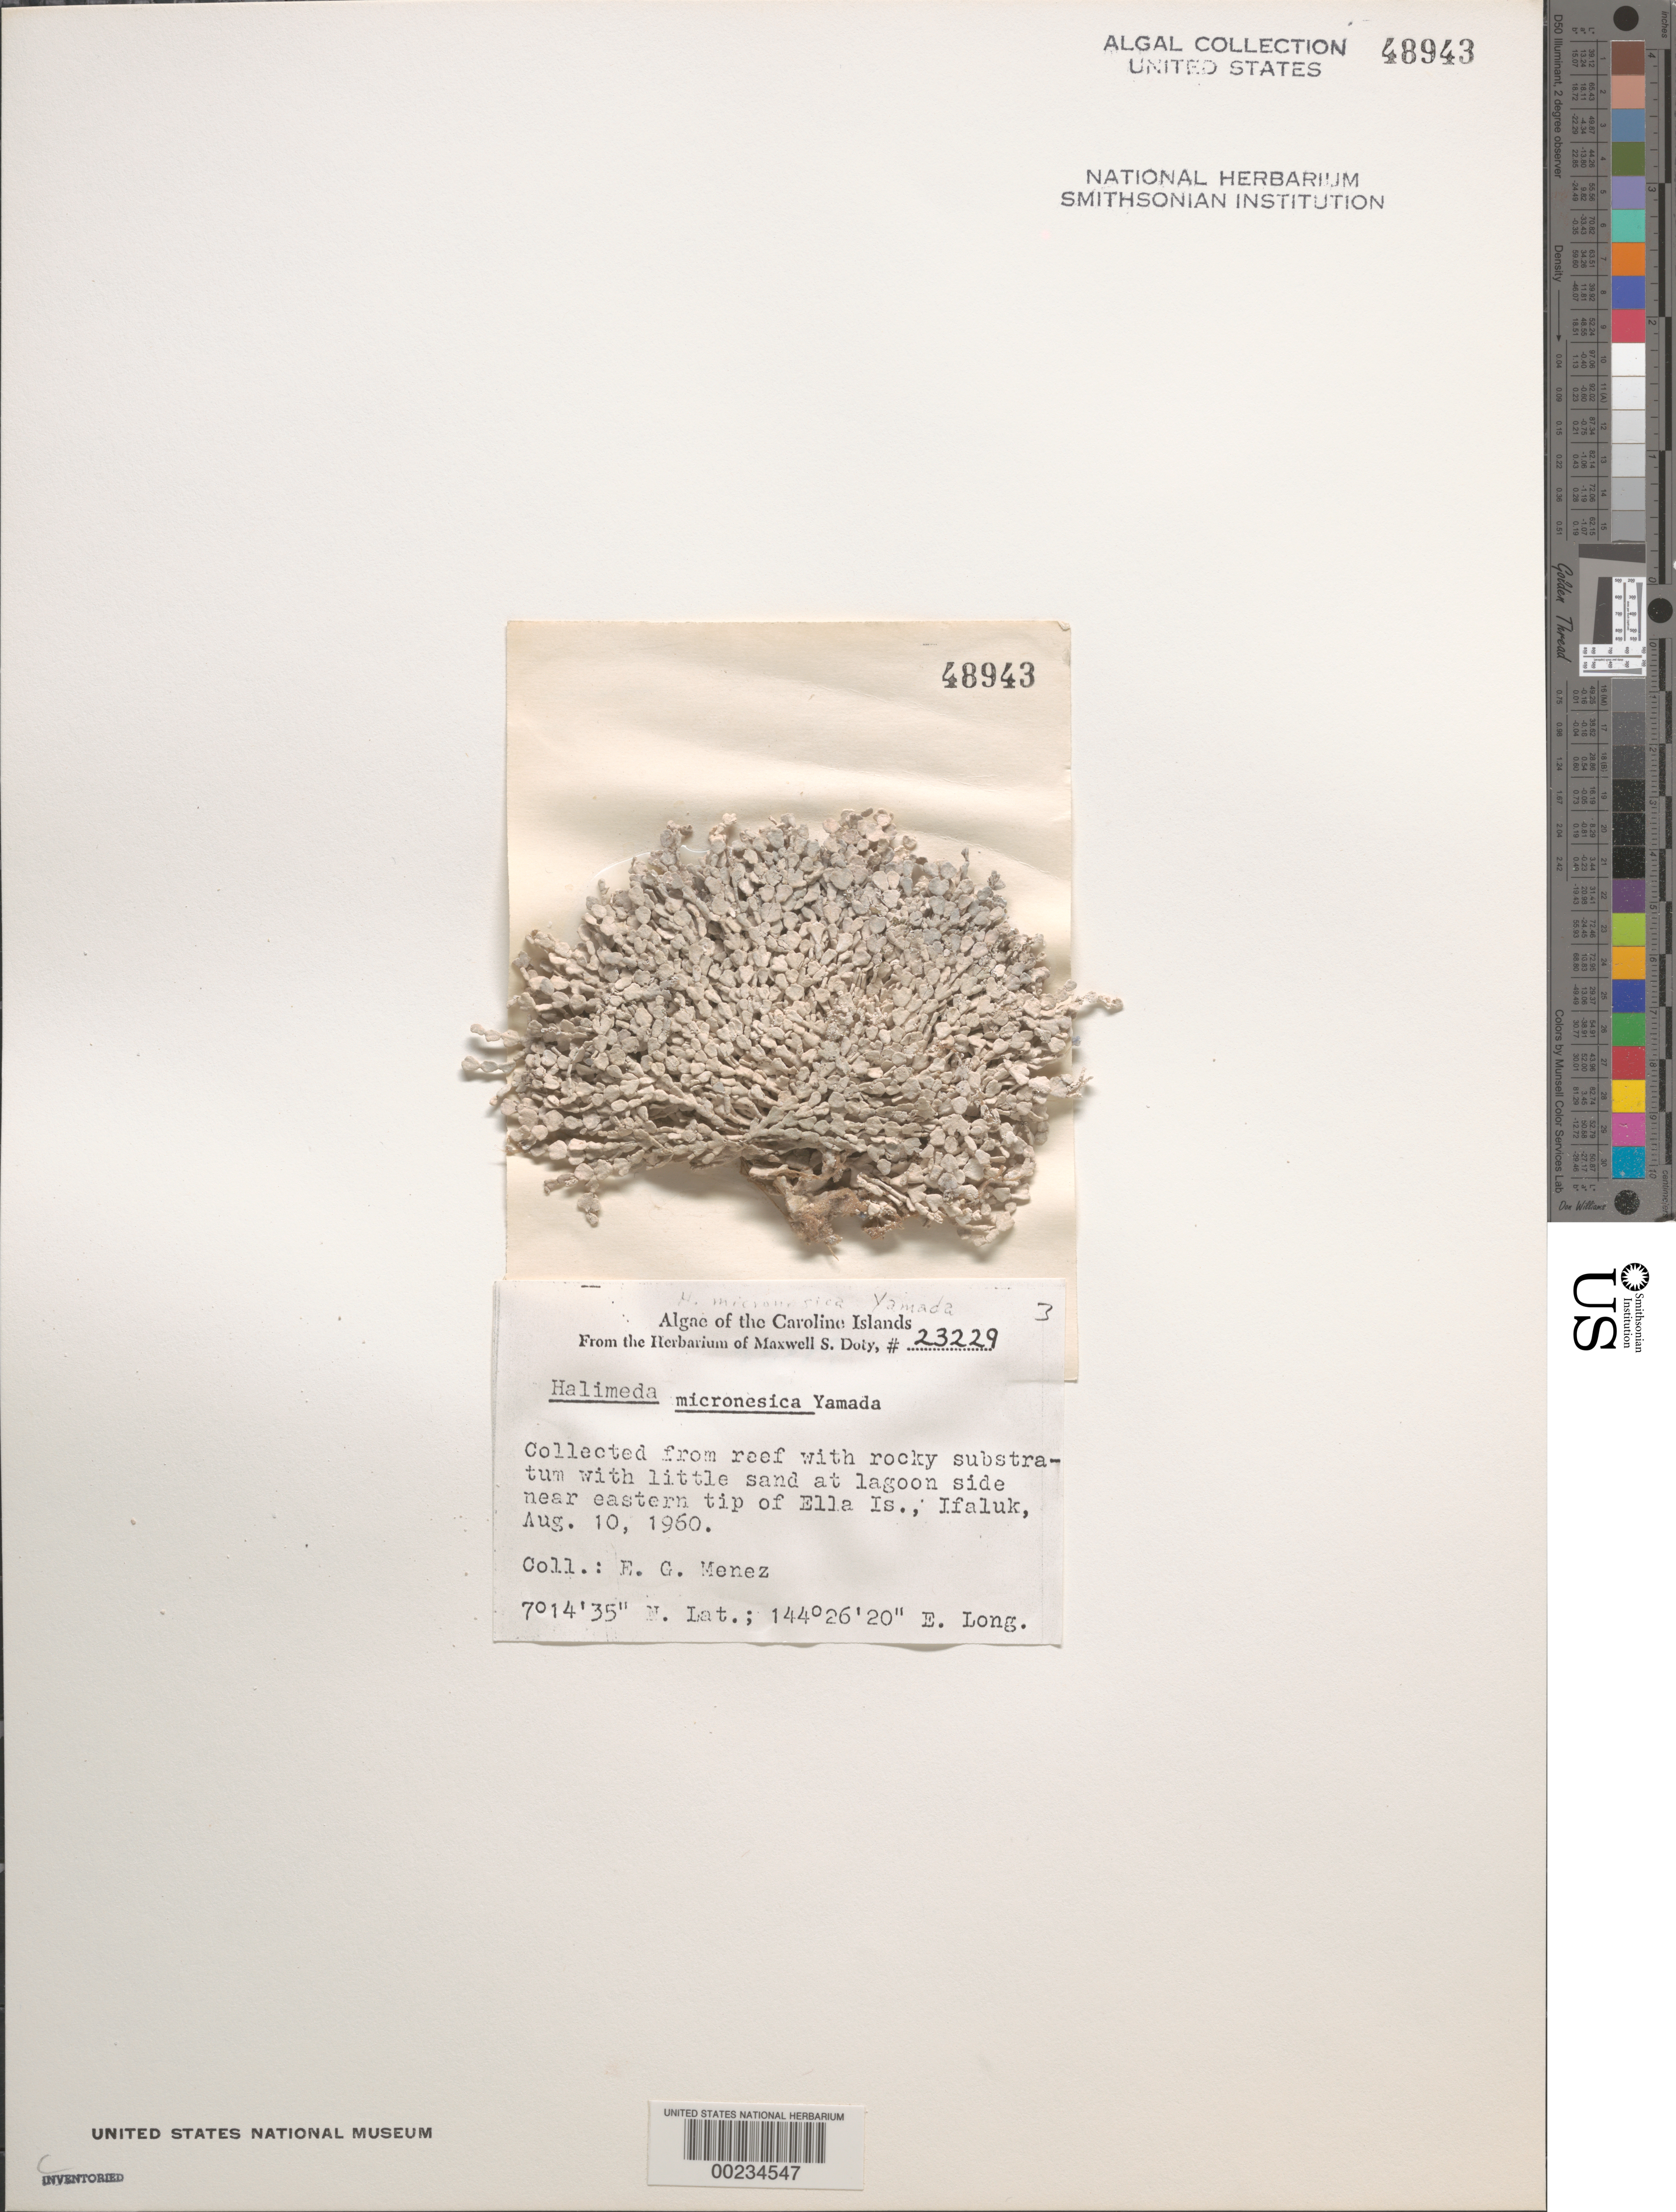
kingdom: Plantae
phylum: Chlorophyta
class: Ulvophyceae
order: Bryopsidales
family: Halimedaceae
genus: Halimeda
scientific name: Halimeda micronesica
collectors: Meñez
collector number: MSD 23229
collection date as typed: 10 Aug 1960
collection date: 1960-08-10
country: Micronesia, Federated States of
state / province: Yap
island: Ifalik (Ifaluk) Atoll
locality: Ella Islet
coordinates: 7 14' 35" N, 144 26' 20" E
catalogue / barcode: US 48943